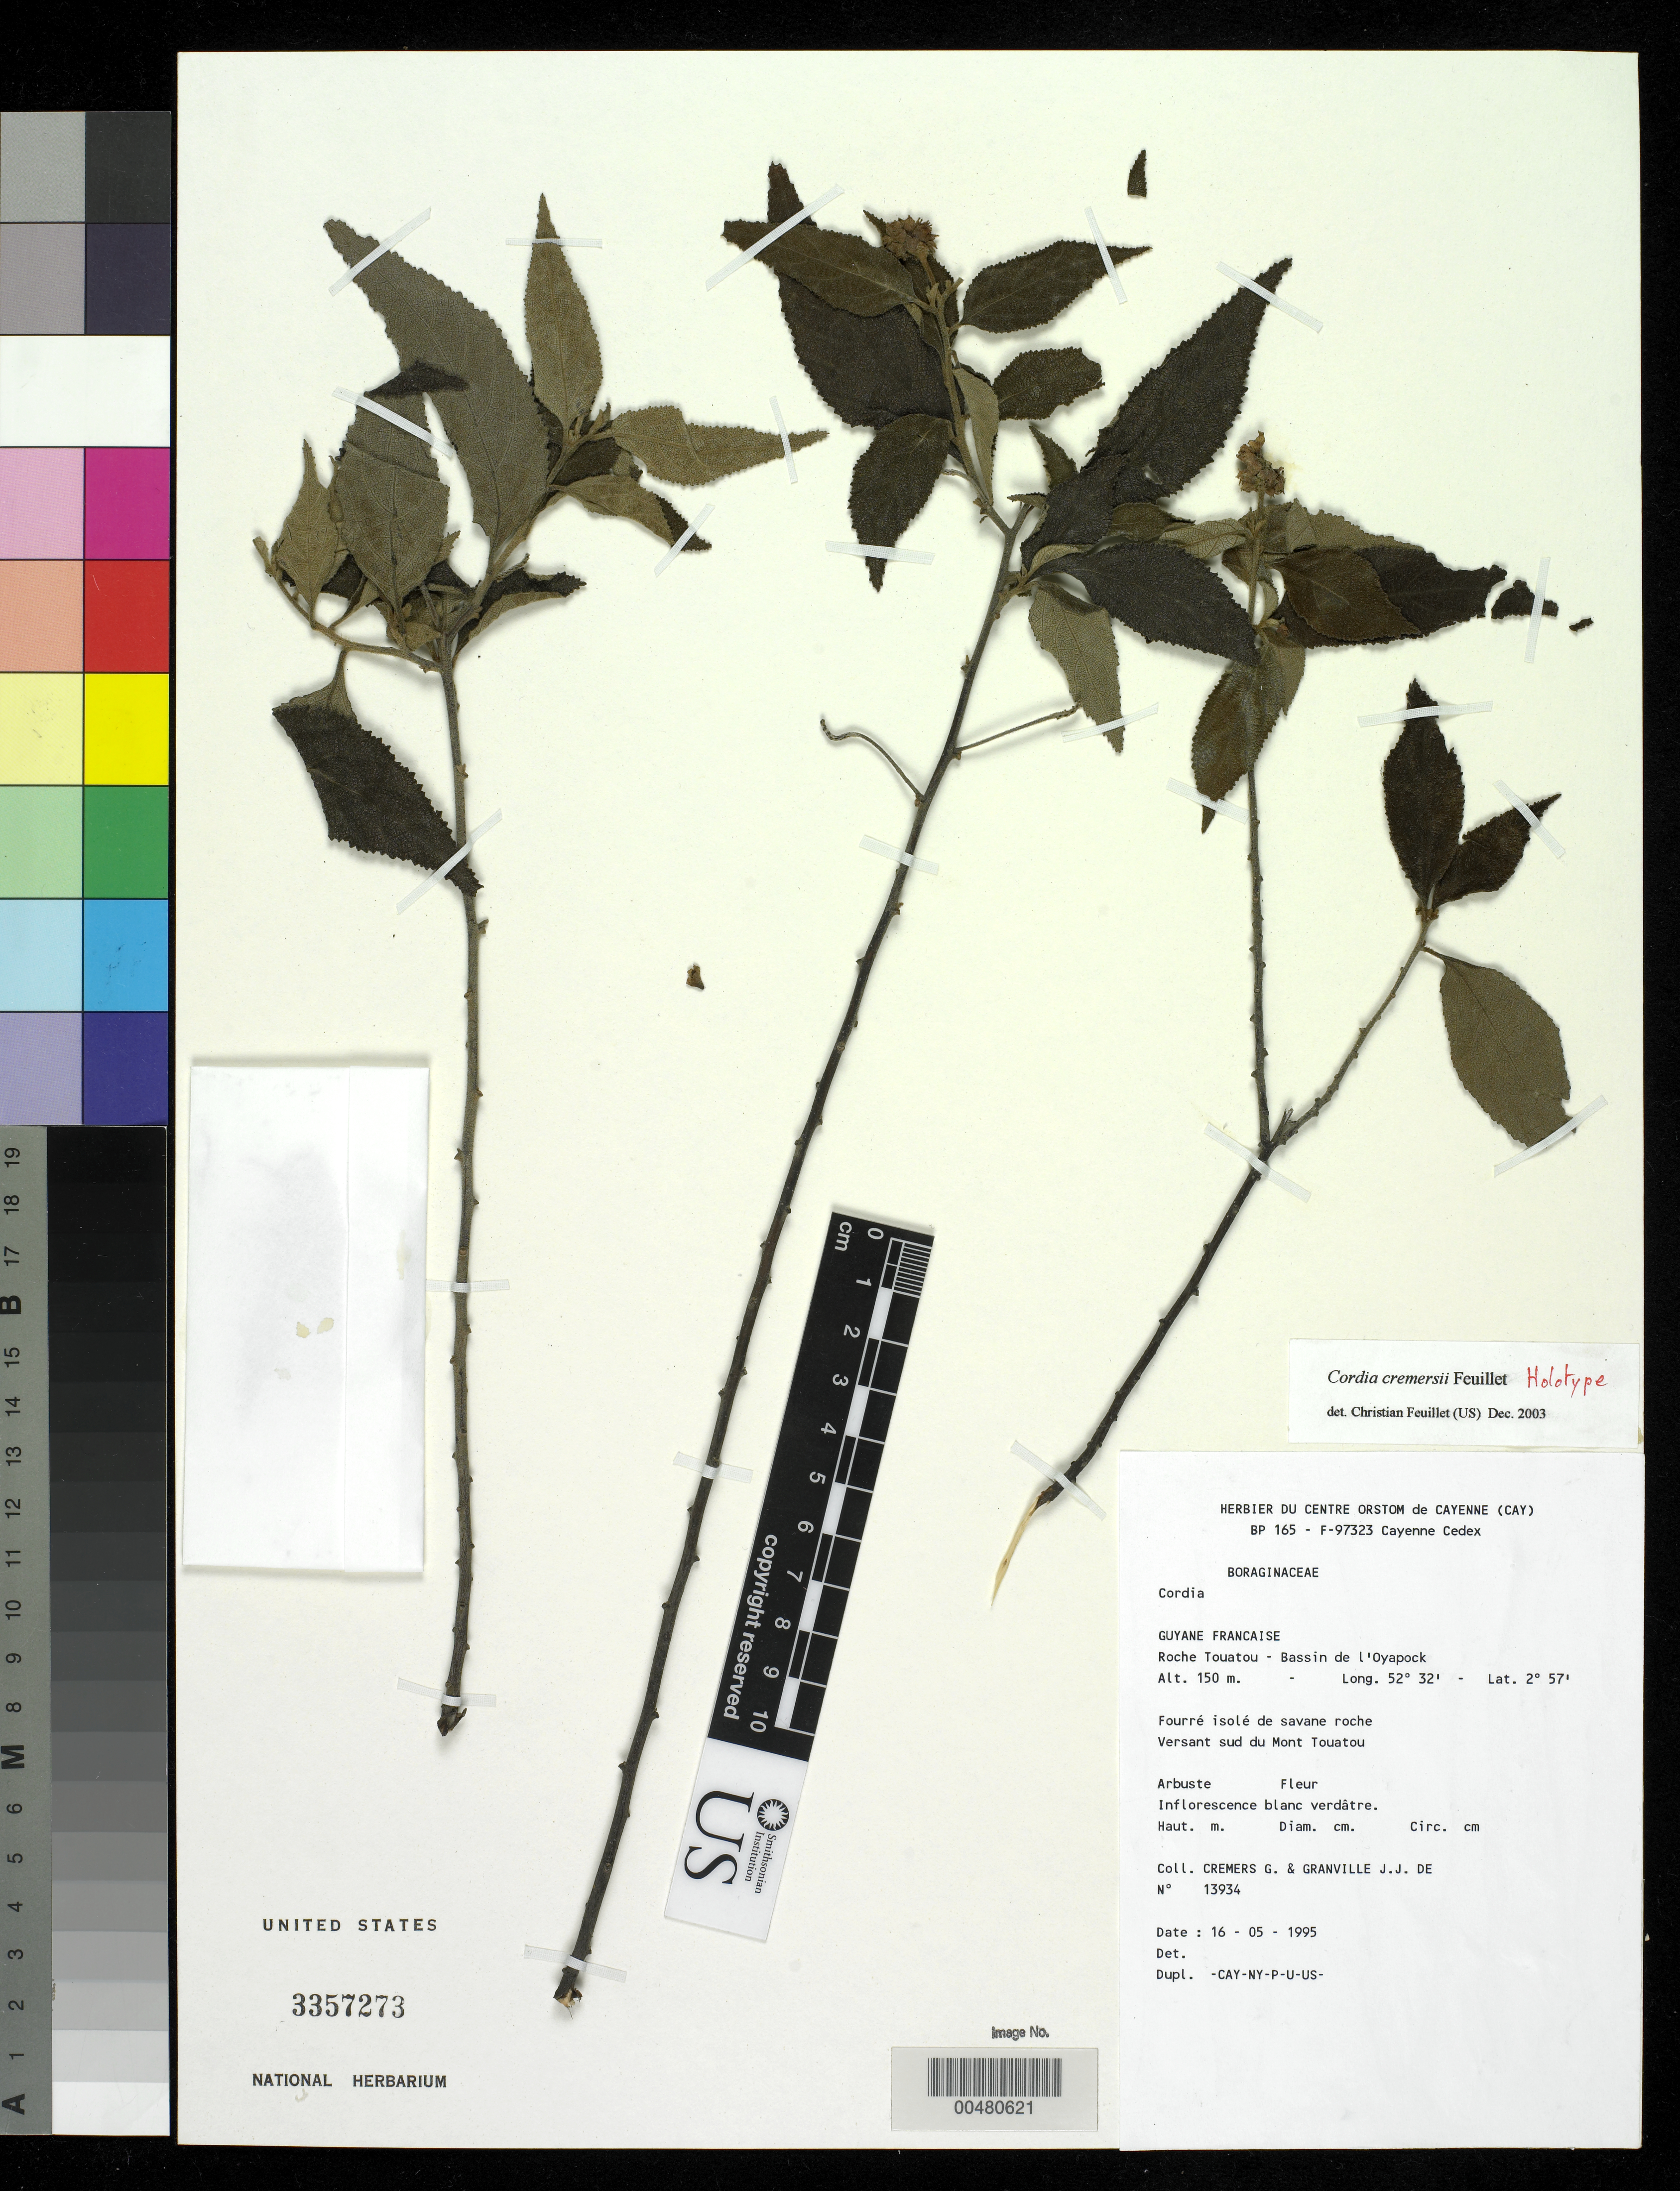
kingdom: Plantae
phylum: Tracheophyta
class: Magnoliopsida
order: Boraginales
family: Cordiaceae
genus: Cordia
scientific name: Cordia cremersii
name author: Feuillet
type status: Holotype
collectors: G. Cremers & J.-J. de Granville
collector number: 13934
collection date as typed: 16 May 1995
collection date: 1995-05-16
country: French Guiana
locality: Roche Touatou, Bassin de l'Oyapock, versant sud du Mont Touatou.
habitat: Fourré isolé de savane roche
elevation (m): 150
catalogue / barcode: US 3357273